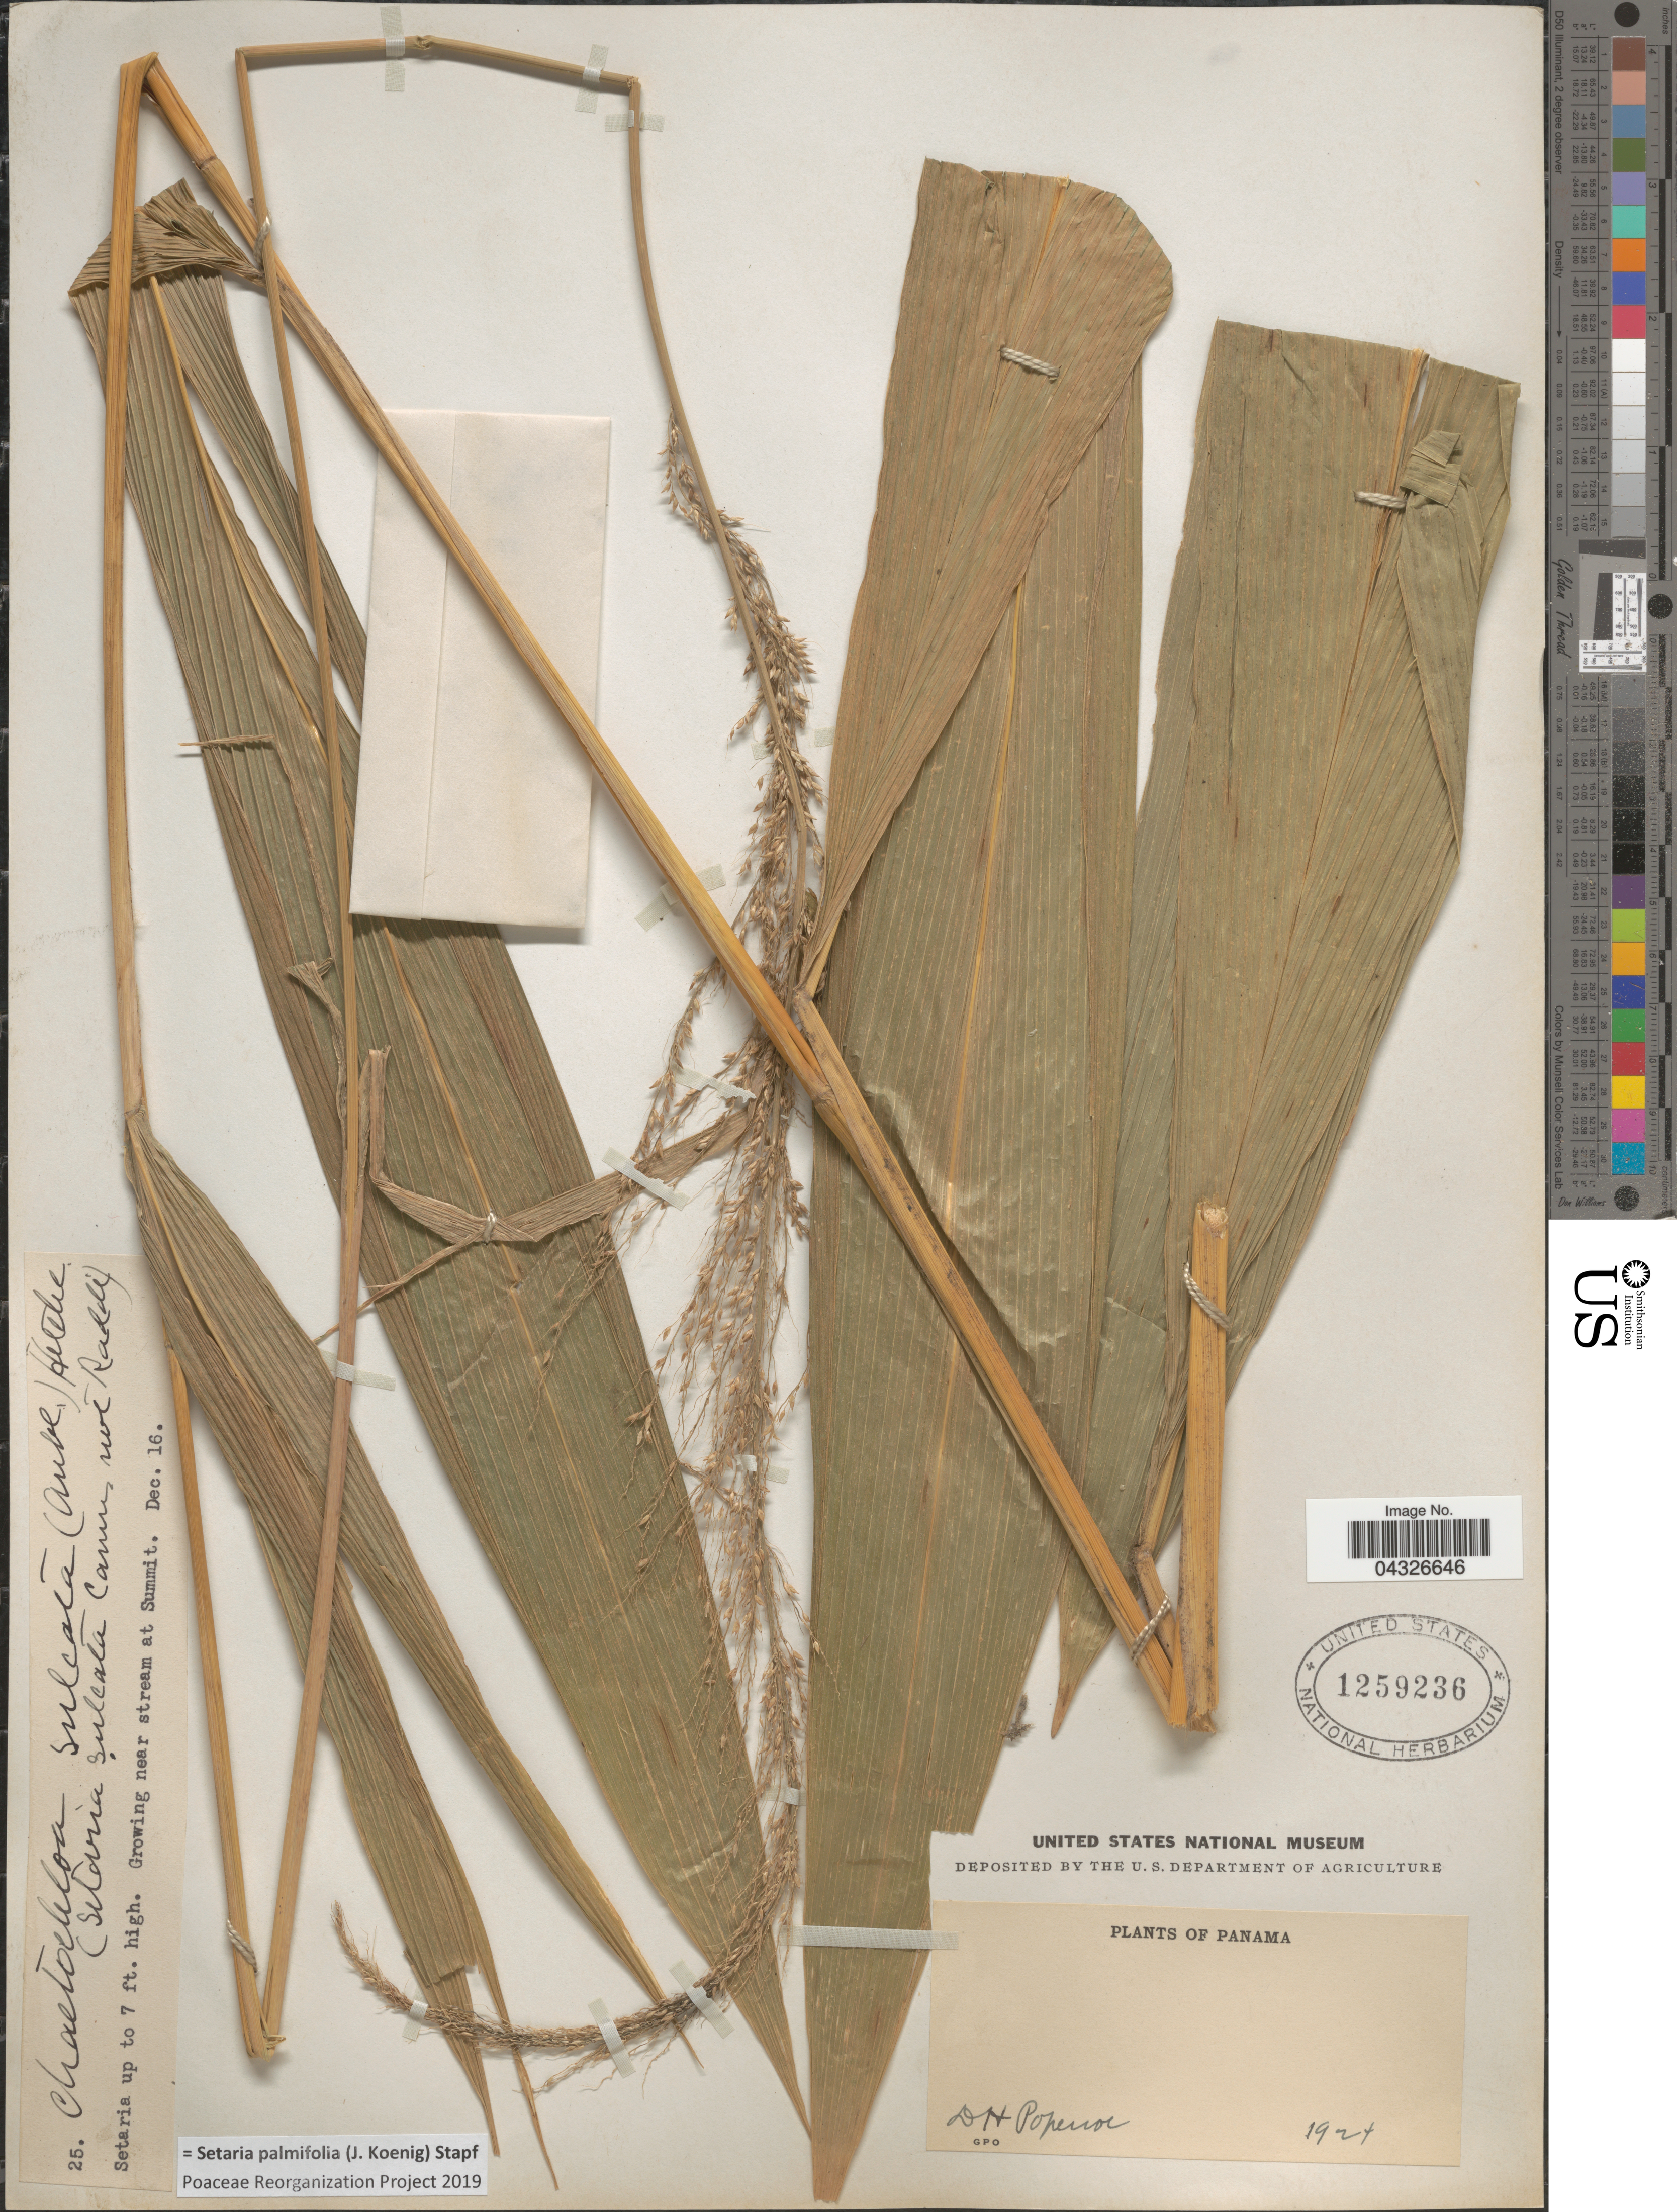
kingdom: Plantae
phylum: Tracheophyta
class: Liliopsida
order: Poales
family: Poaceae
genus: Setaria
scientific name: Setaria palmifolia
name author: (J. Koenig) Stapf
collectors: D. Popenoe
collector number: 25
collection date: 1924-12-16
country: Panama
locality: Near stream at Summit.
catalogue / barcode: US 1259236